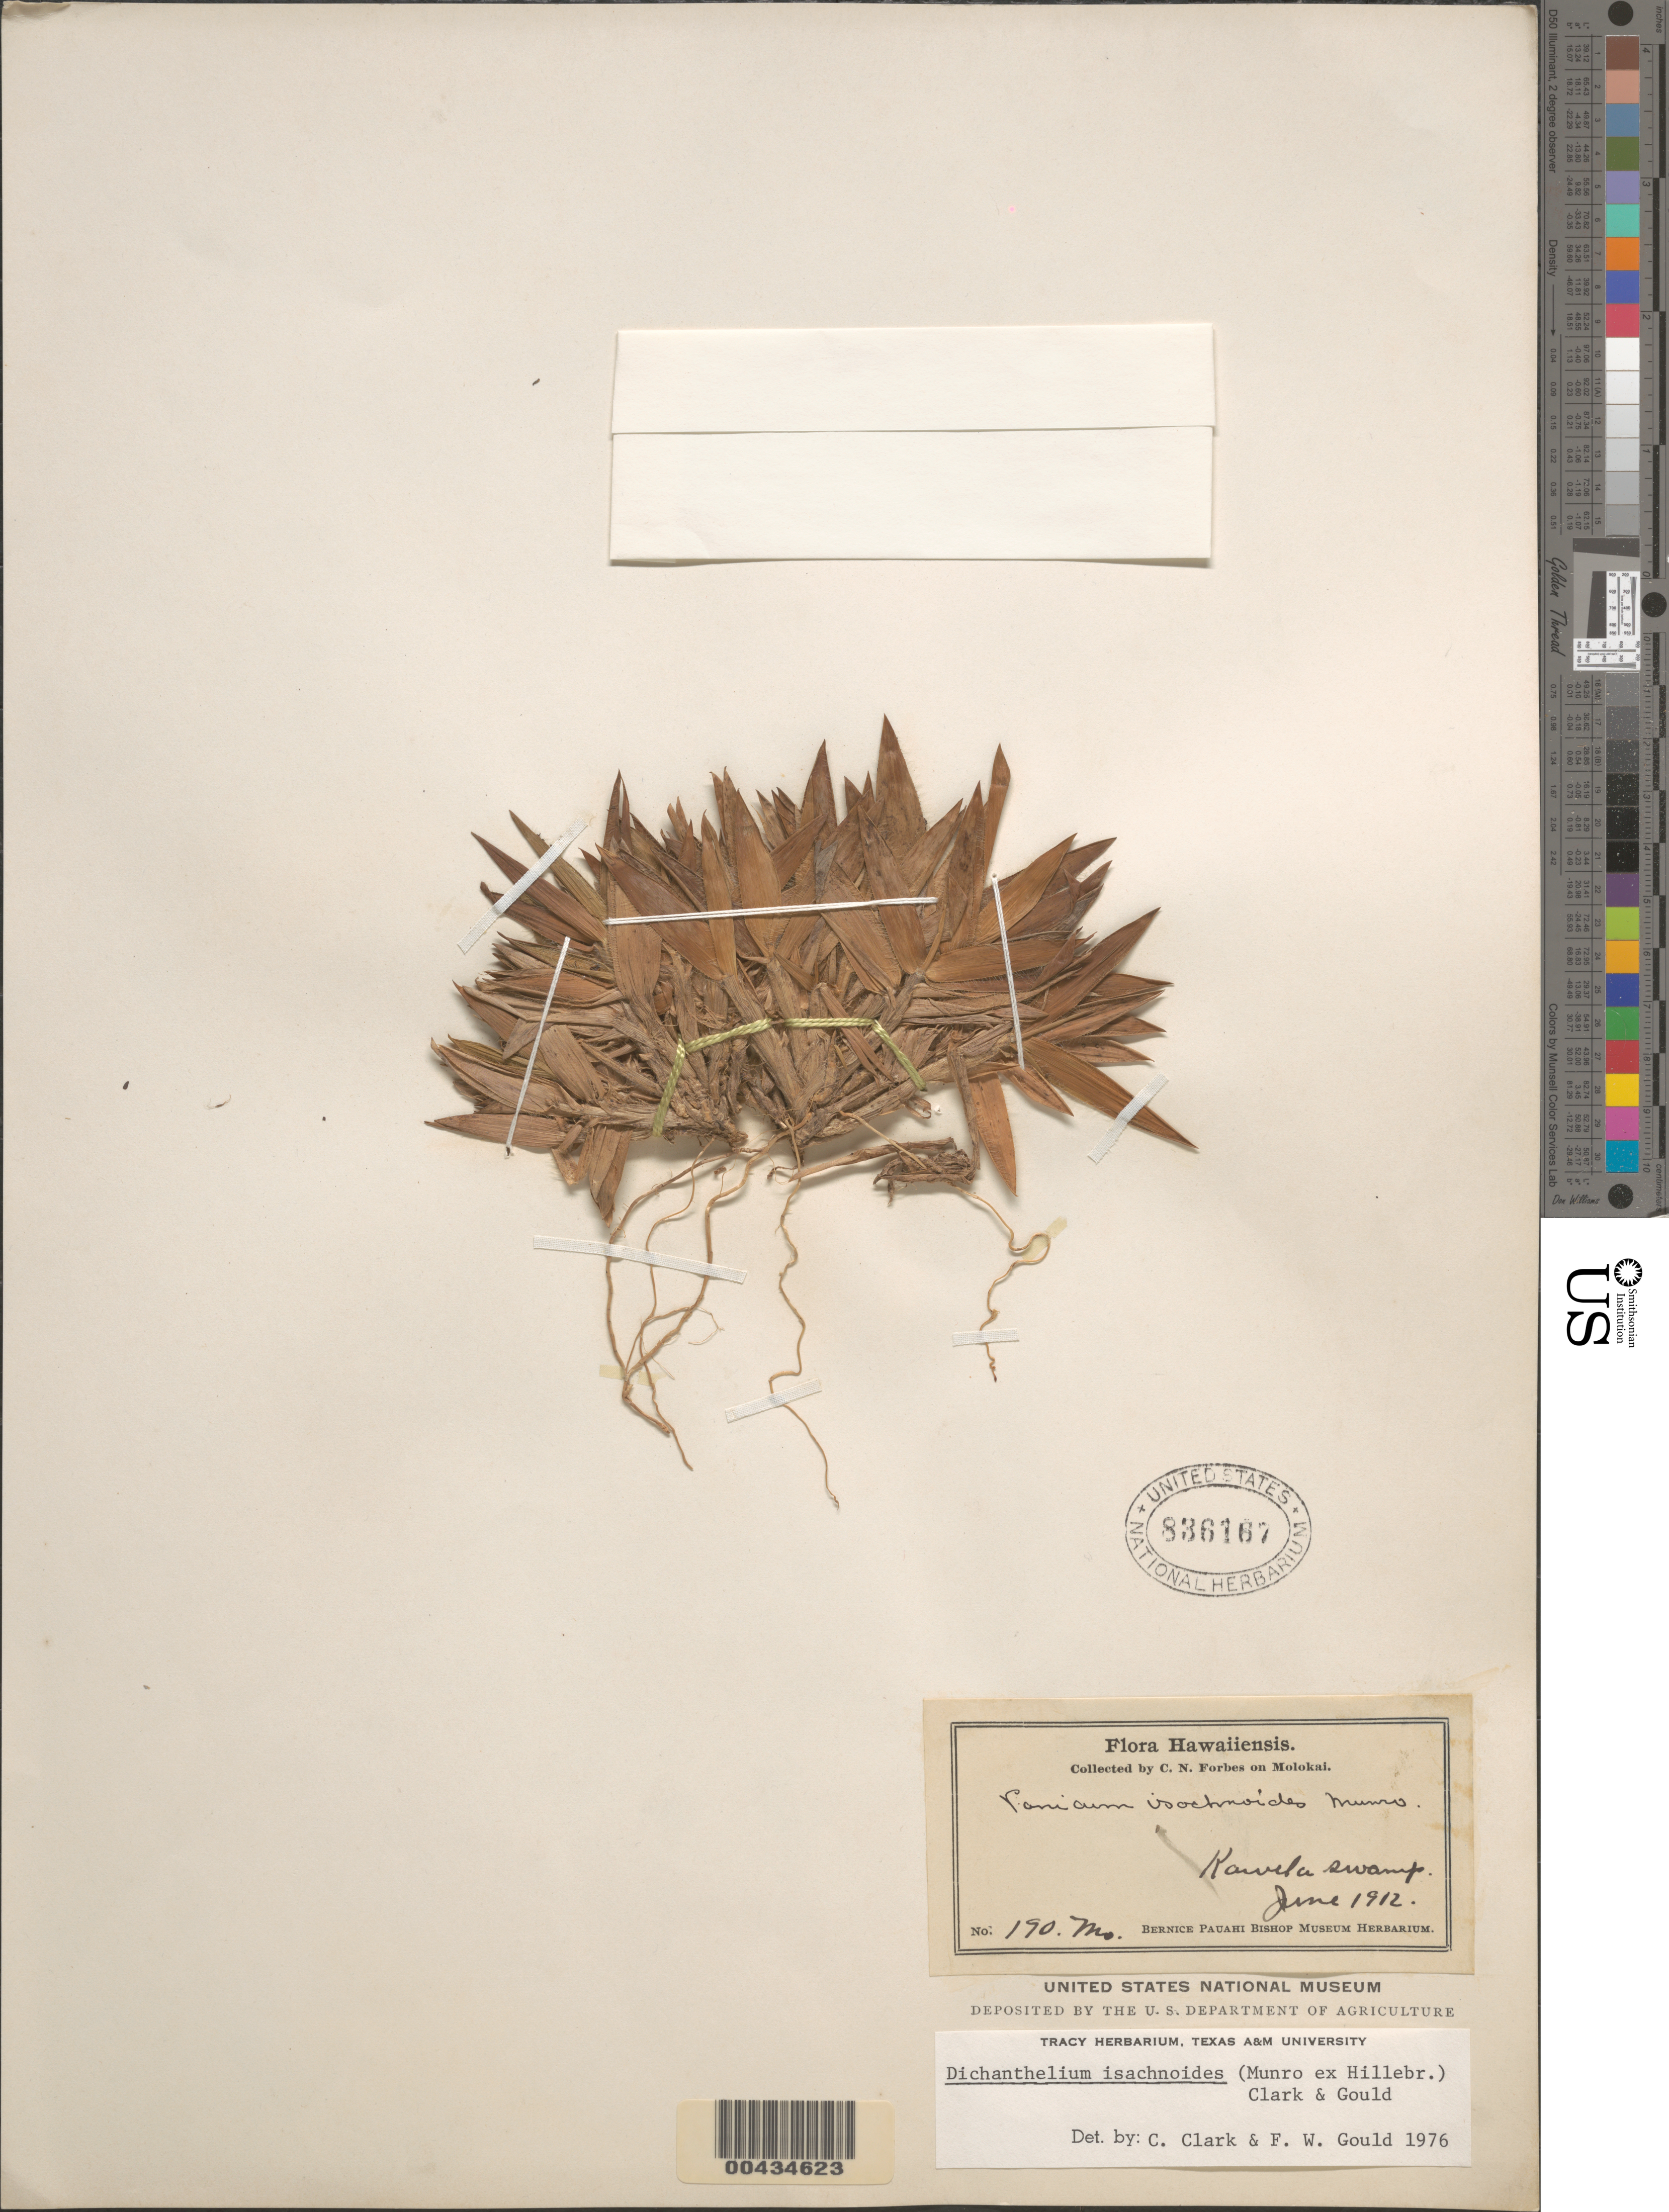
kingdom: Plantae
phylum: Tracheophyta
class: Liliopsida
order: Poales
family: Poaceae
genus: Dichanthelium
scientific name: Dichanthelium isachnoides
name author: (Munro ex Hillebr.) C.A. Clark & Gould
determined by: Clark, C. A.; Gould, F. W.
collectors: C. N. Forbes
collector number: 190.MO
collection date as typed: Jun 1912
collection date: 1912-06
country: United States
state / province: Hawaii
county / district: Maui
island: Moloka'i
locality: Kawela swamp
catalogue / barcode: US 836167